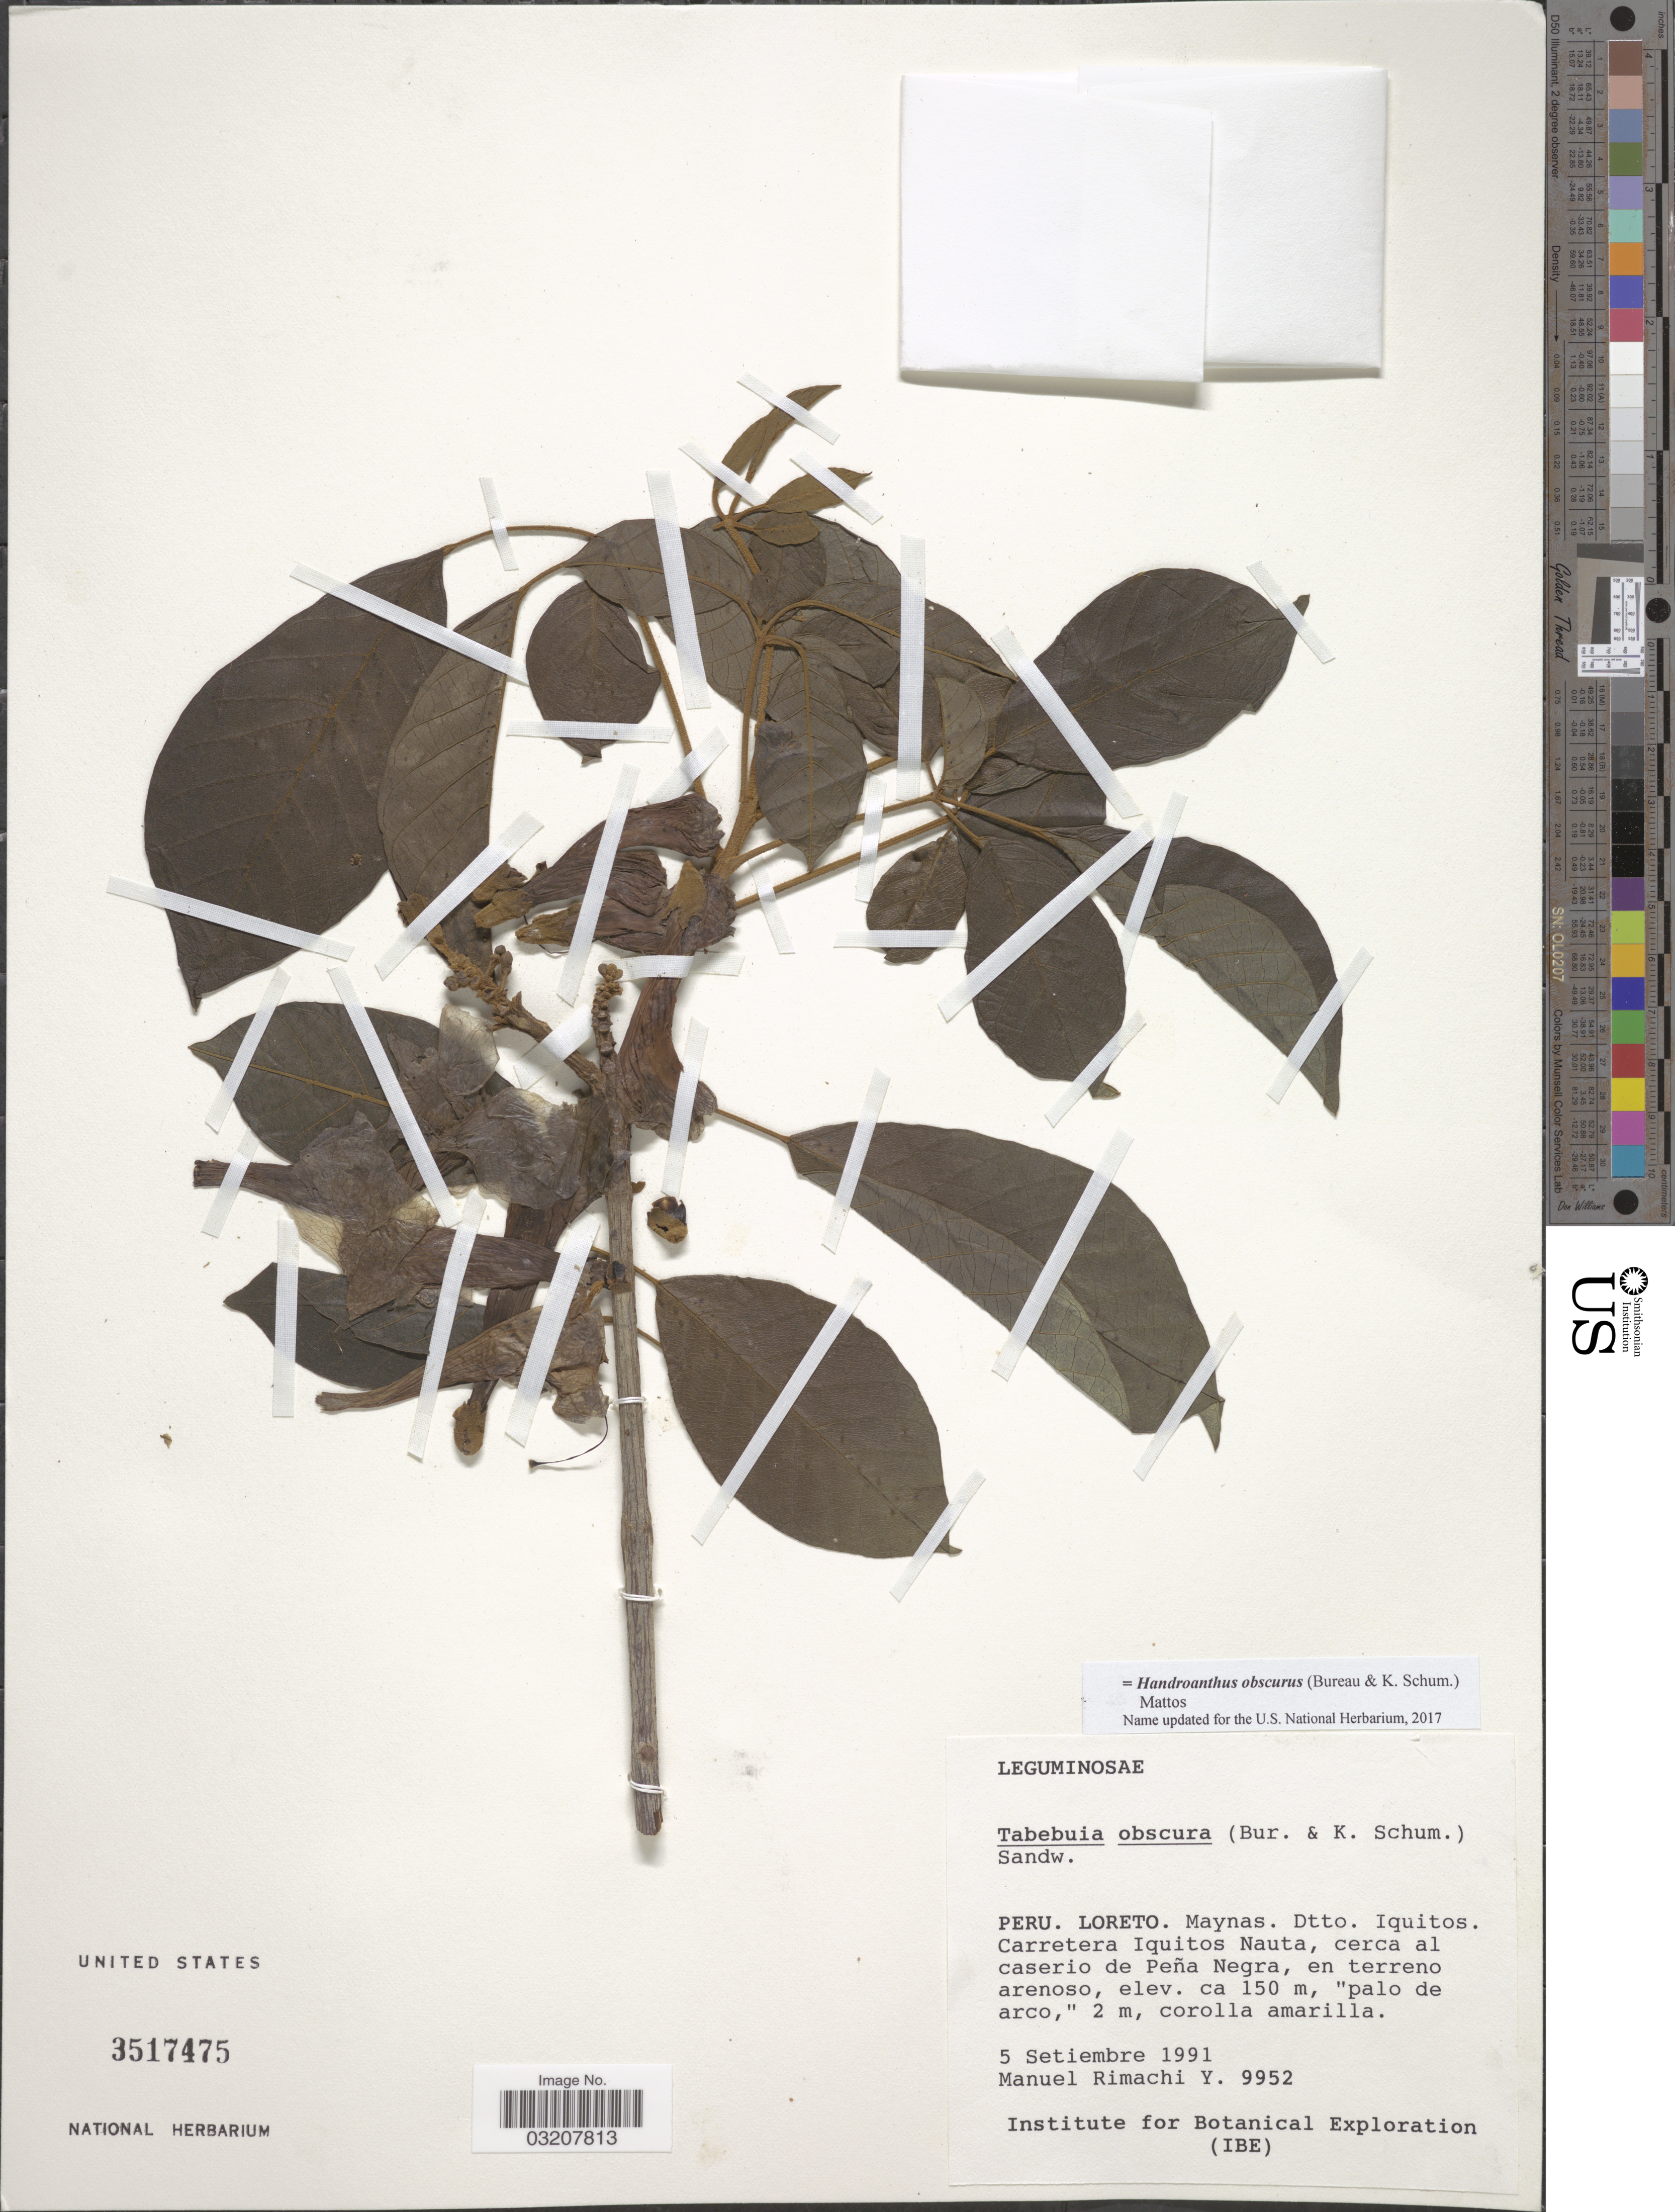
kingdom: Plantae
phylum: Tracheophyta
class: Magnoliopsida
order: Lamiales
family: Bignoniaceae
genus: Handroanthus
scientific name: Handroanthus obscurus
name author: (Bureau ex K. Schum.) Mattos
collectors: M. Rimachi Y.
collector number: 9952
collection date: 1991-09-05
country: Peru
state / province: Loreto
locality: Maynas. Dtto. Iquitos. Carretera Iquitos Nauta, cerca al caserio de Peña Negra, en terreno arenoso.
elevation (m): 150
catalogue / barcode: US 3517475